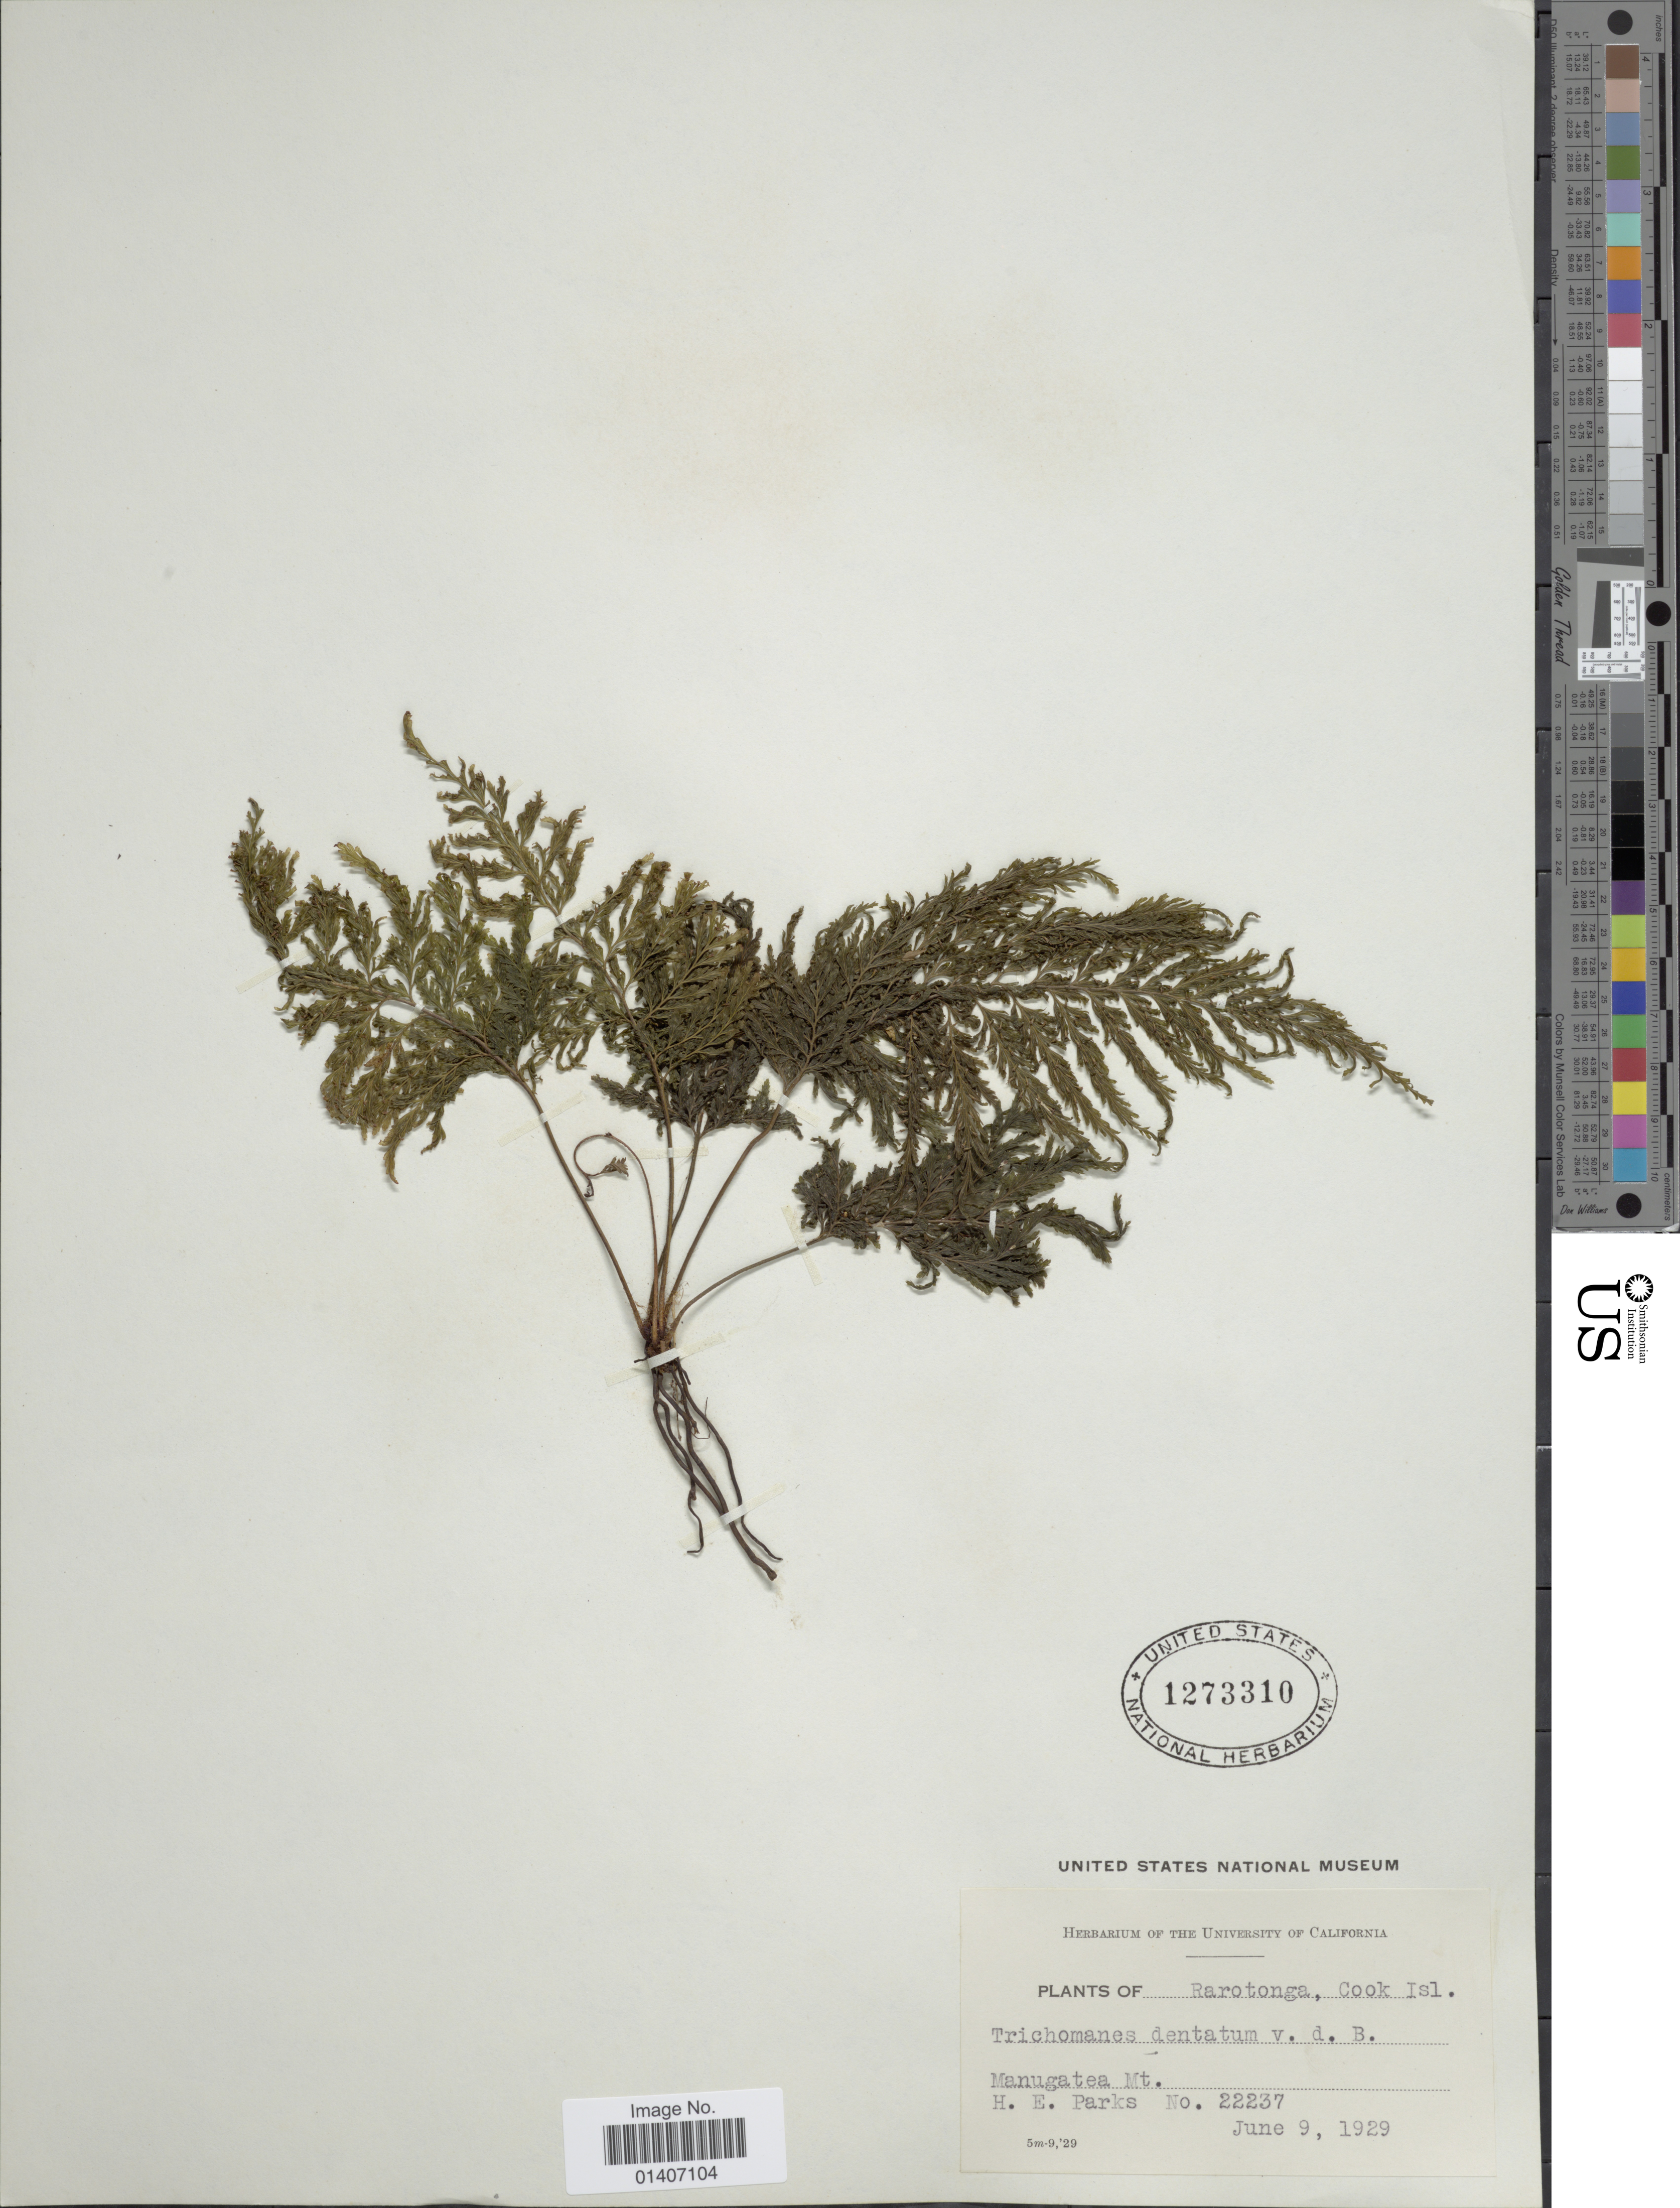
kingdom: Plantae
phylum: Tracheophyta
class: Polypodiopsida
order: Hymenophyllales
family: Hymenophyllaceae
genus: Abrodictyum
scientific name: Abrodictyum dentatum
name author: (Bosch) Ebihara & K. Iwats.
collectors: H. E. Parks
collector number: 22237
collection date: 1929-06-09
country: Cook Islands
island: Rarotonga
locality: Rarotonga, Maungatea Mt.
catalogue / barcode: US 1273310